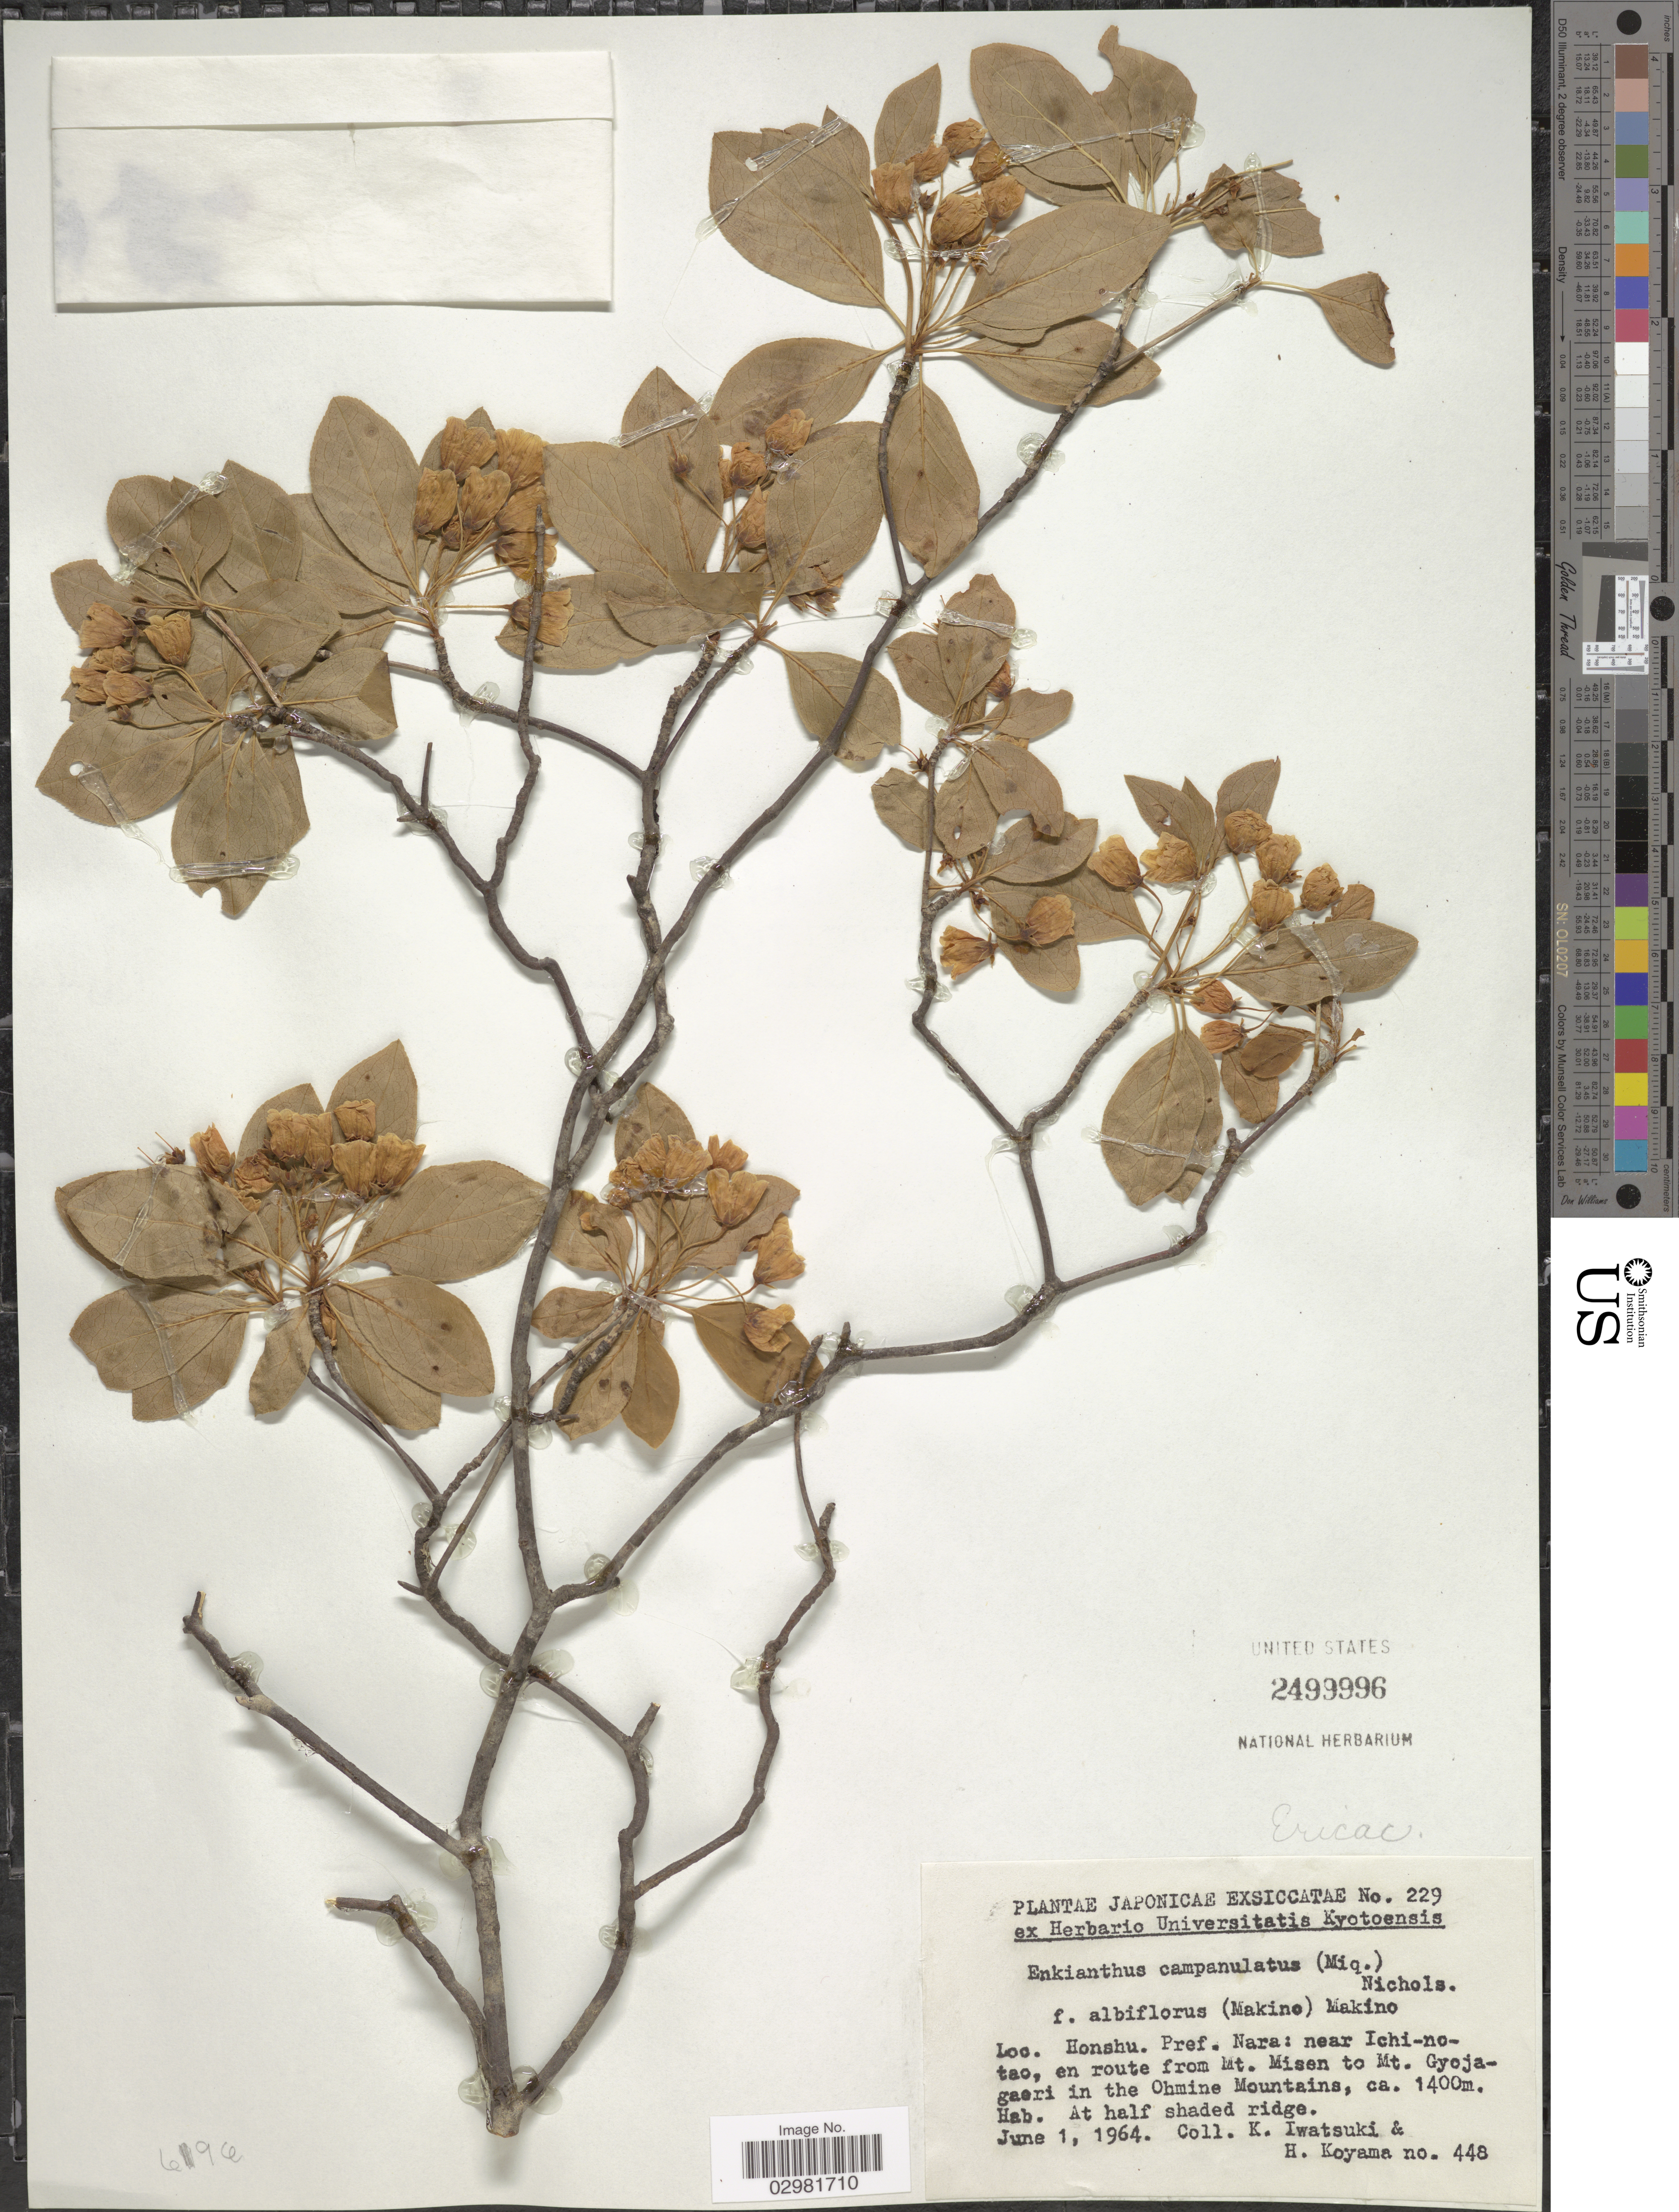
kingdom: Plantae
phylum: Tracheophyta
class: Magnoliopsida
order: Ericales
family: Ericaceae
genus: Enkianthus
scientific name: Enkianthus campanulatus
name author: (Miq.) G. Nicholson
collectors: K. Iwatsuki & H. Koyama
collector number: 448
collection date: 1964-06-01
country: Japan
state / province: Nara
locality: Honshu: near Ichi-no-tao, en route from Mt. Misen to Mt. Gyojagaeri in the Ohmine Mountains.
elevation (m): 1400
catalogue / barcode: US 2499996